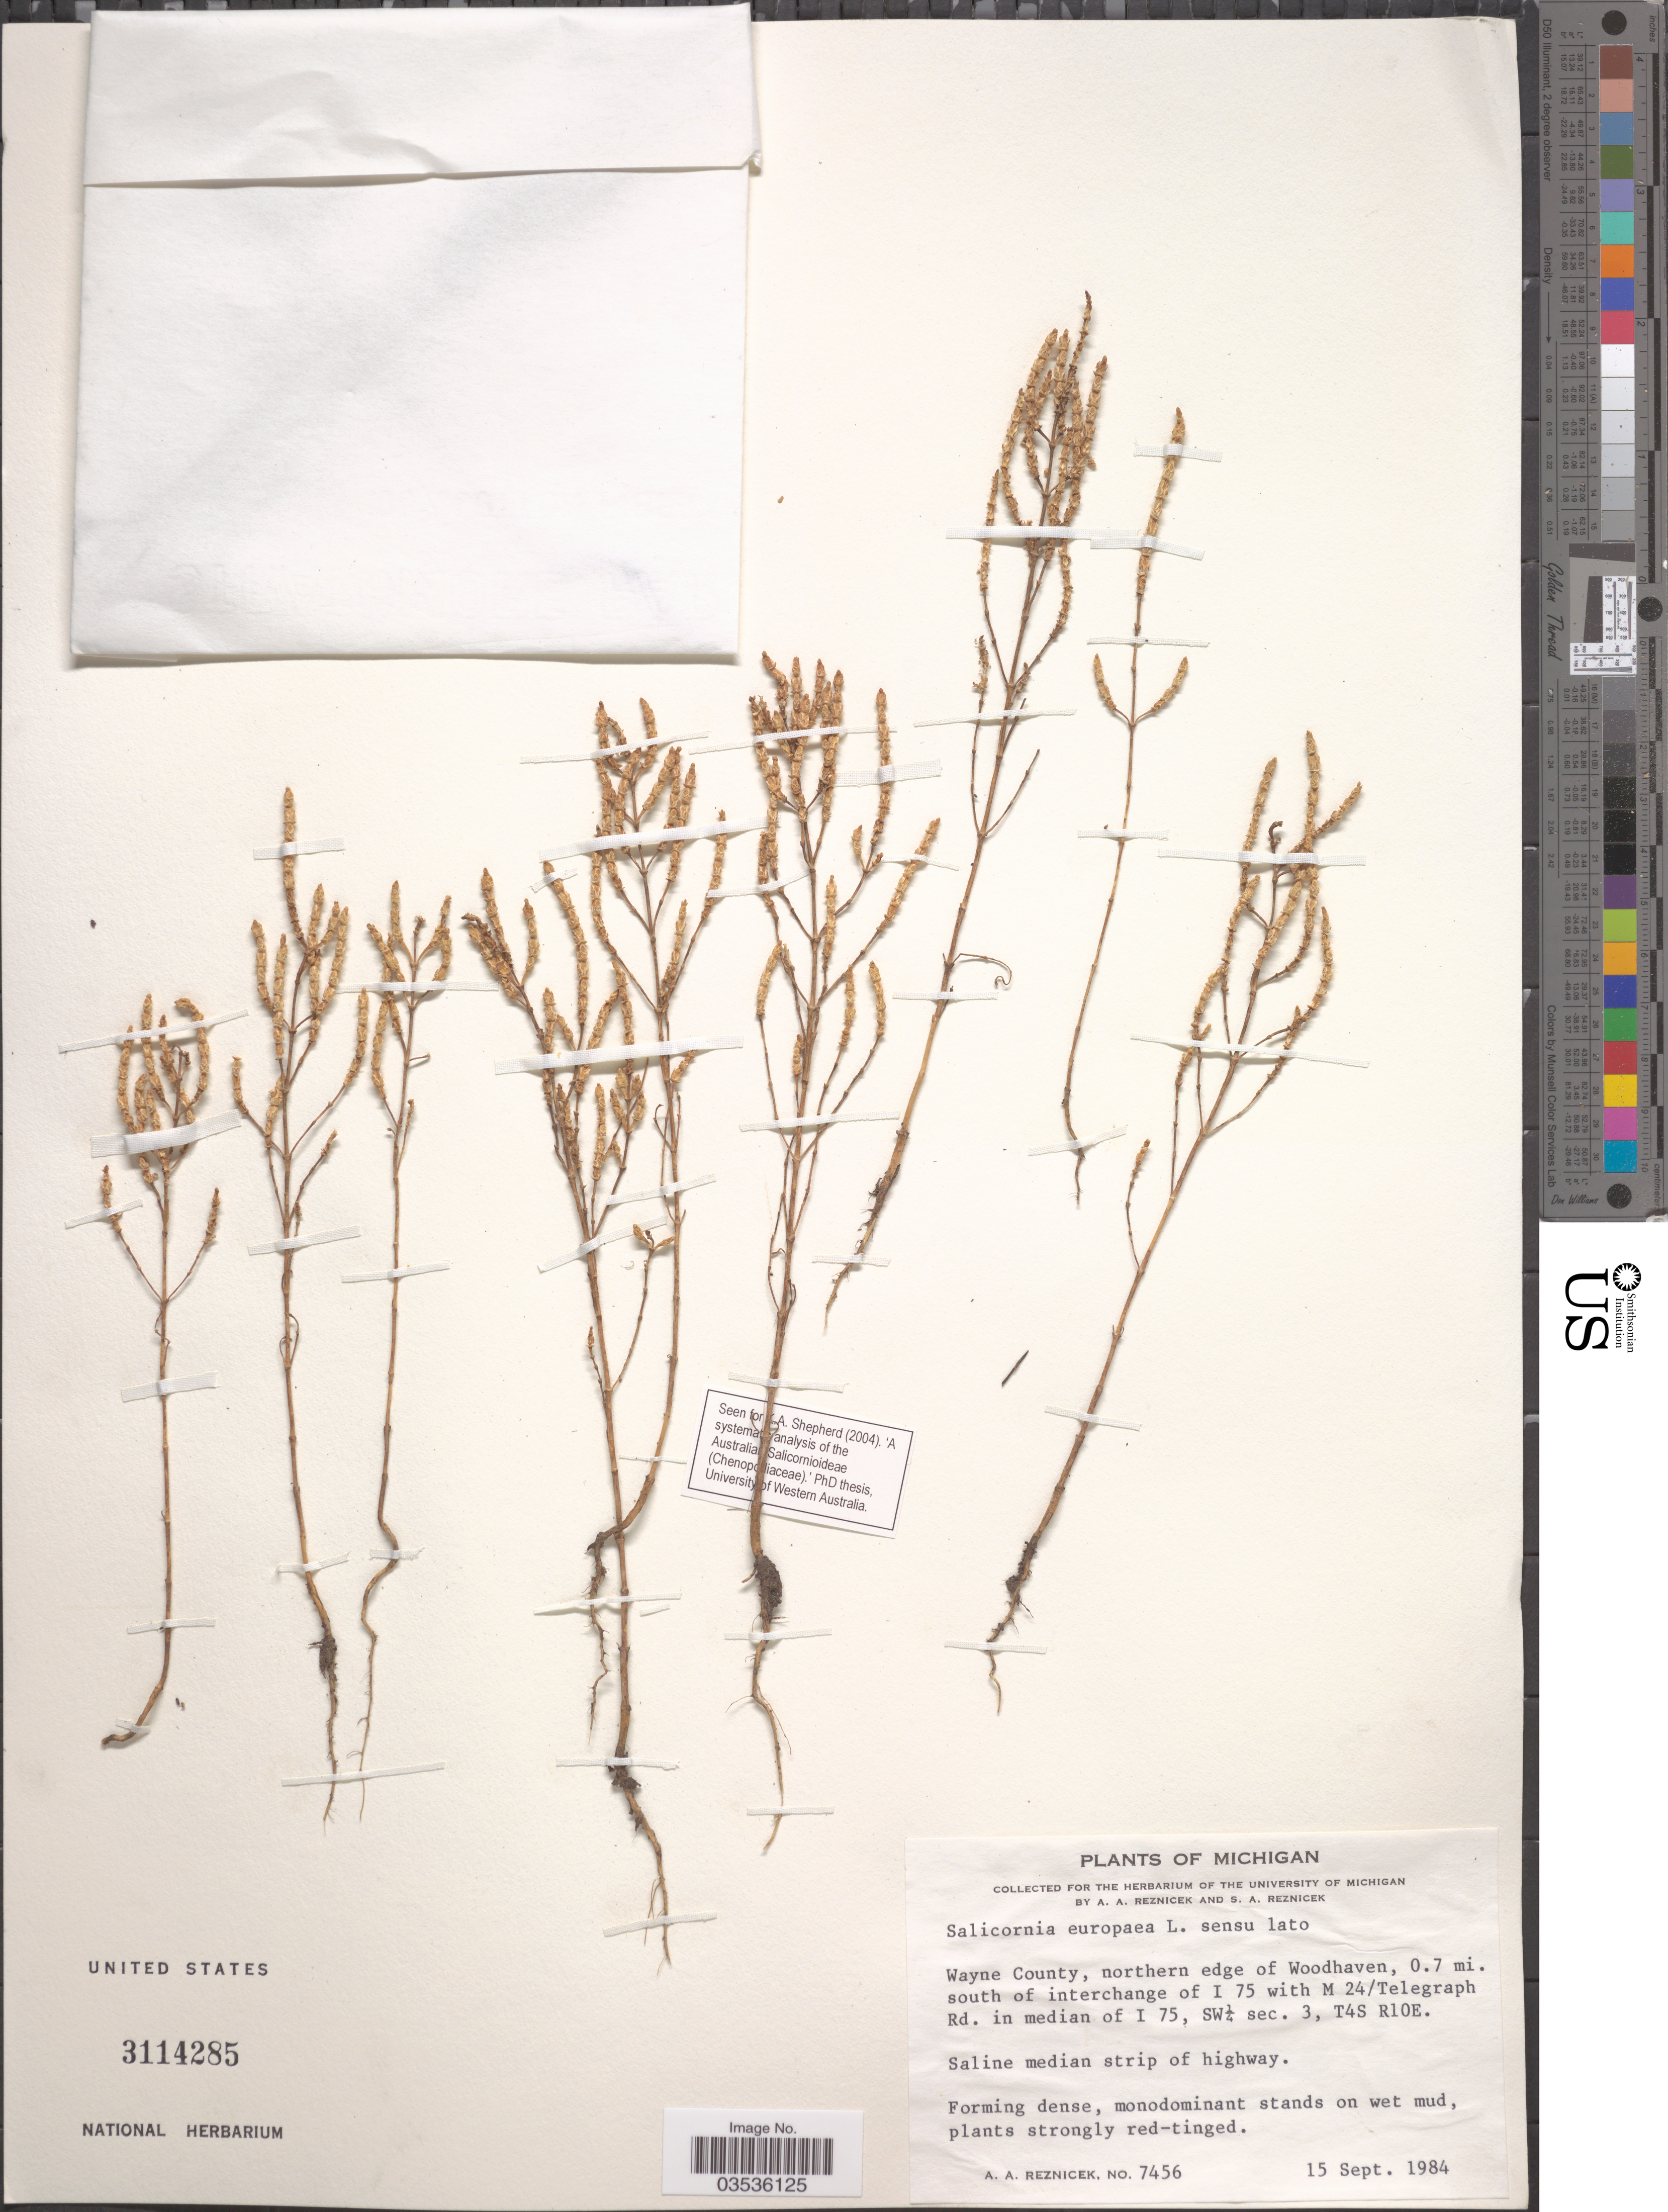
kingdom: Plantae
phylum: Tracheophyta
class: Magnoliopsida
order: Caryophyllales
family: Amaranthaceae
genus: Salicornia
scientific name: Salicornia europaea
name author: L.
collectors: A. A. Reznicek & S. A. Reznicek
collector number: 7456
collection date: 1984-09-15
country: United States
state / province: Michigan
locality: Wayne County, northern edge of Woodhaven, 0.7 mi. south of interchange of I 75 with M 24/ Telegraph Rd. in median of I 75, SW¼ sec. 3, T4S R10E.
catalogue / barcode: US 3114285